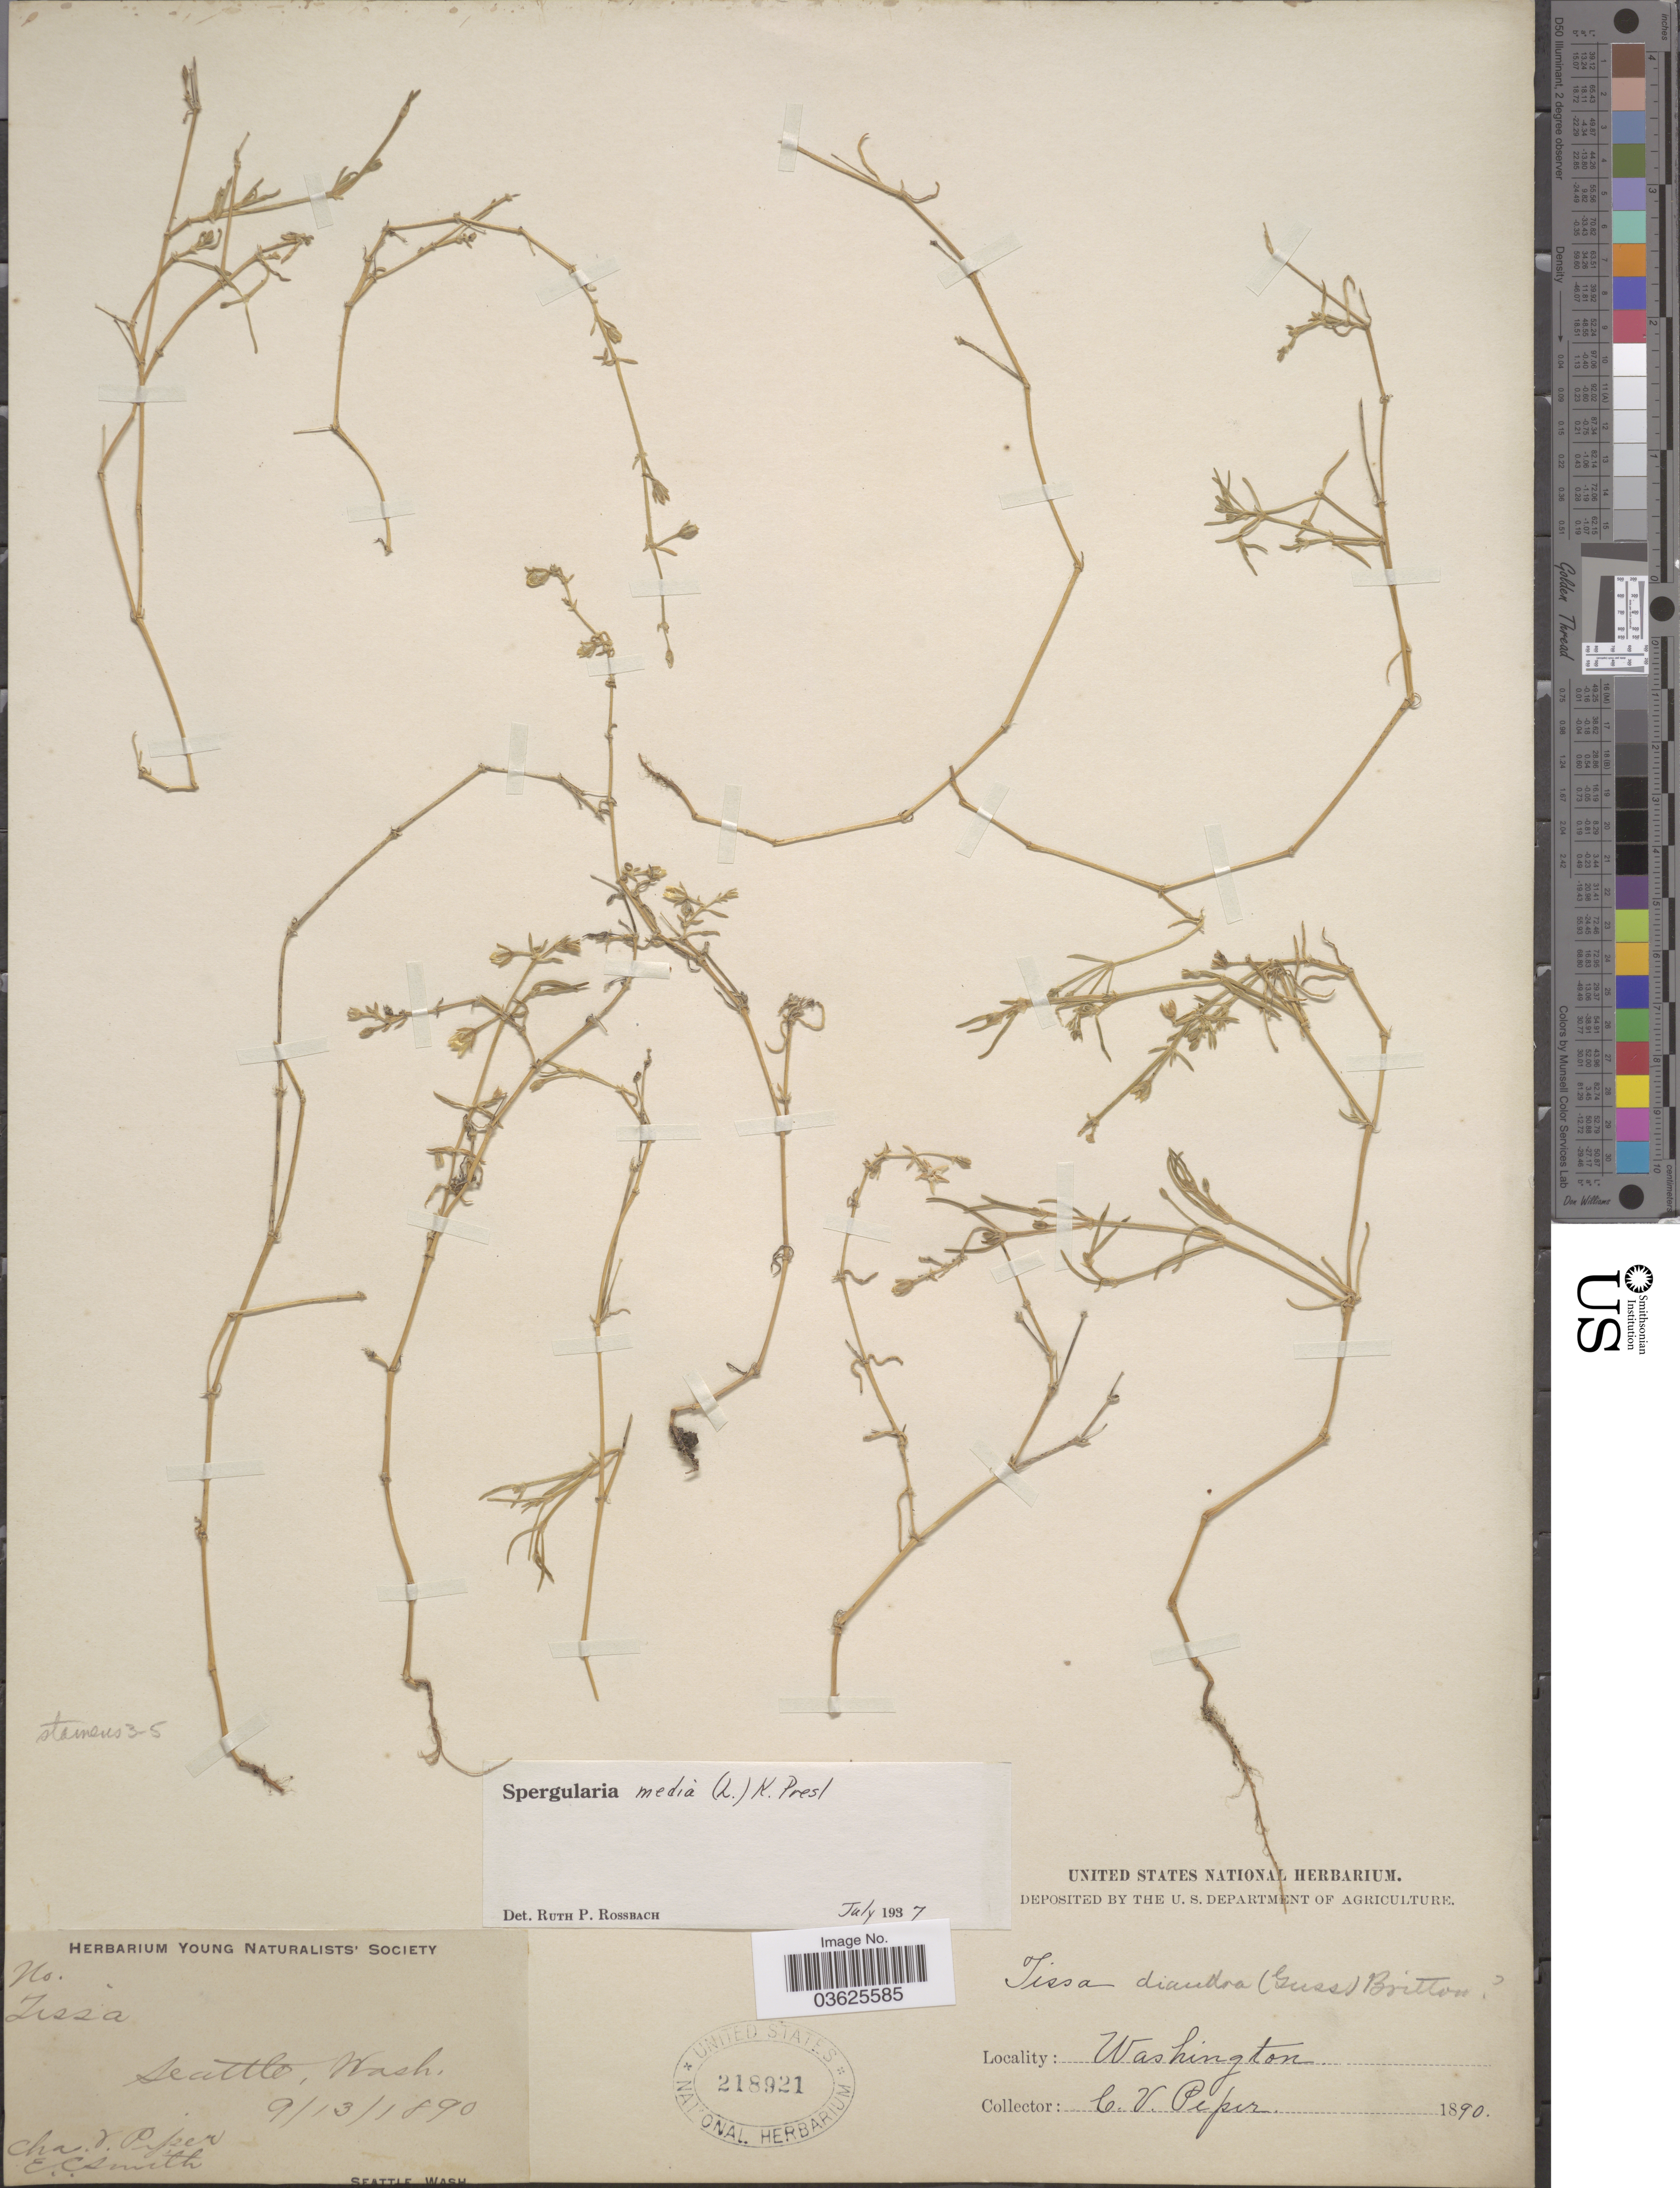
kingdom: Plantae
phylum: Tracheophyta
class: Magnoliopsida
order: Caryophyllales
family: Caryophyllaceae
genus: Spergularia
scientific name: Spergularia media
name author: (L.) C. Presl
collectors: C. V. Piper & E. Smith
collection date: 1890-09-13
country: United States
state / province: Washington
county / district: King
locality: Seattle.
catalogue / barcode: US 218921